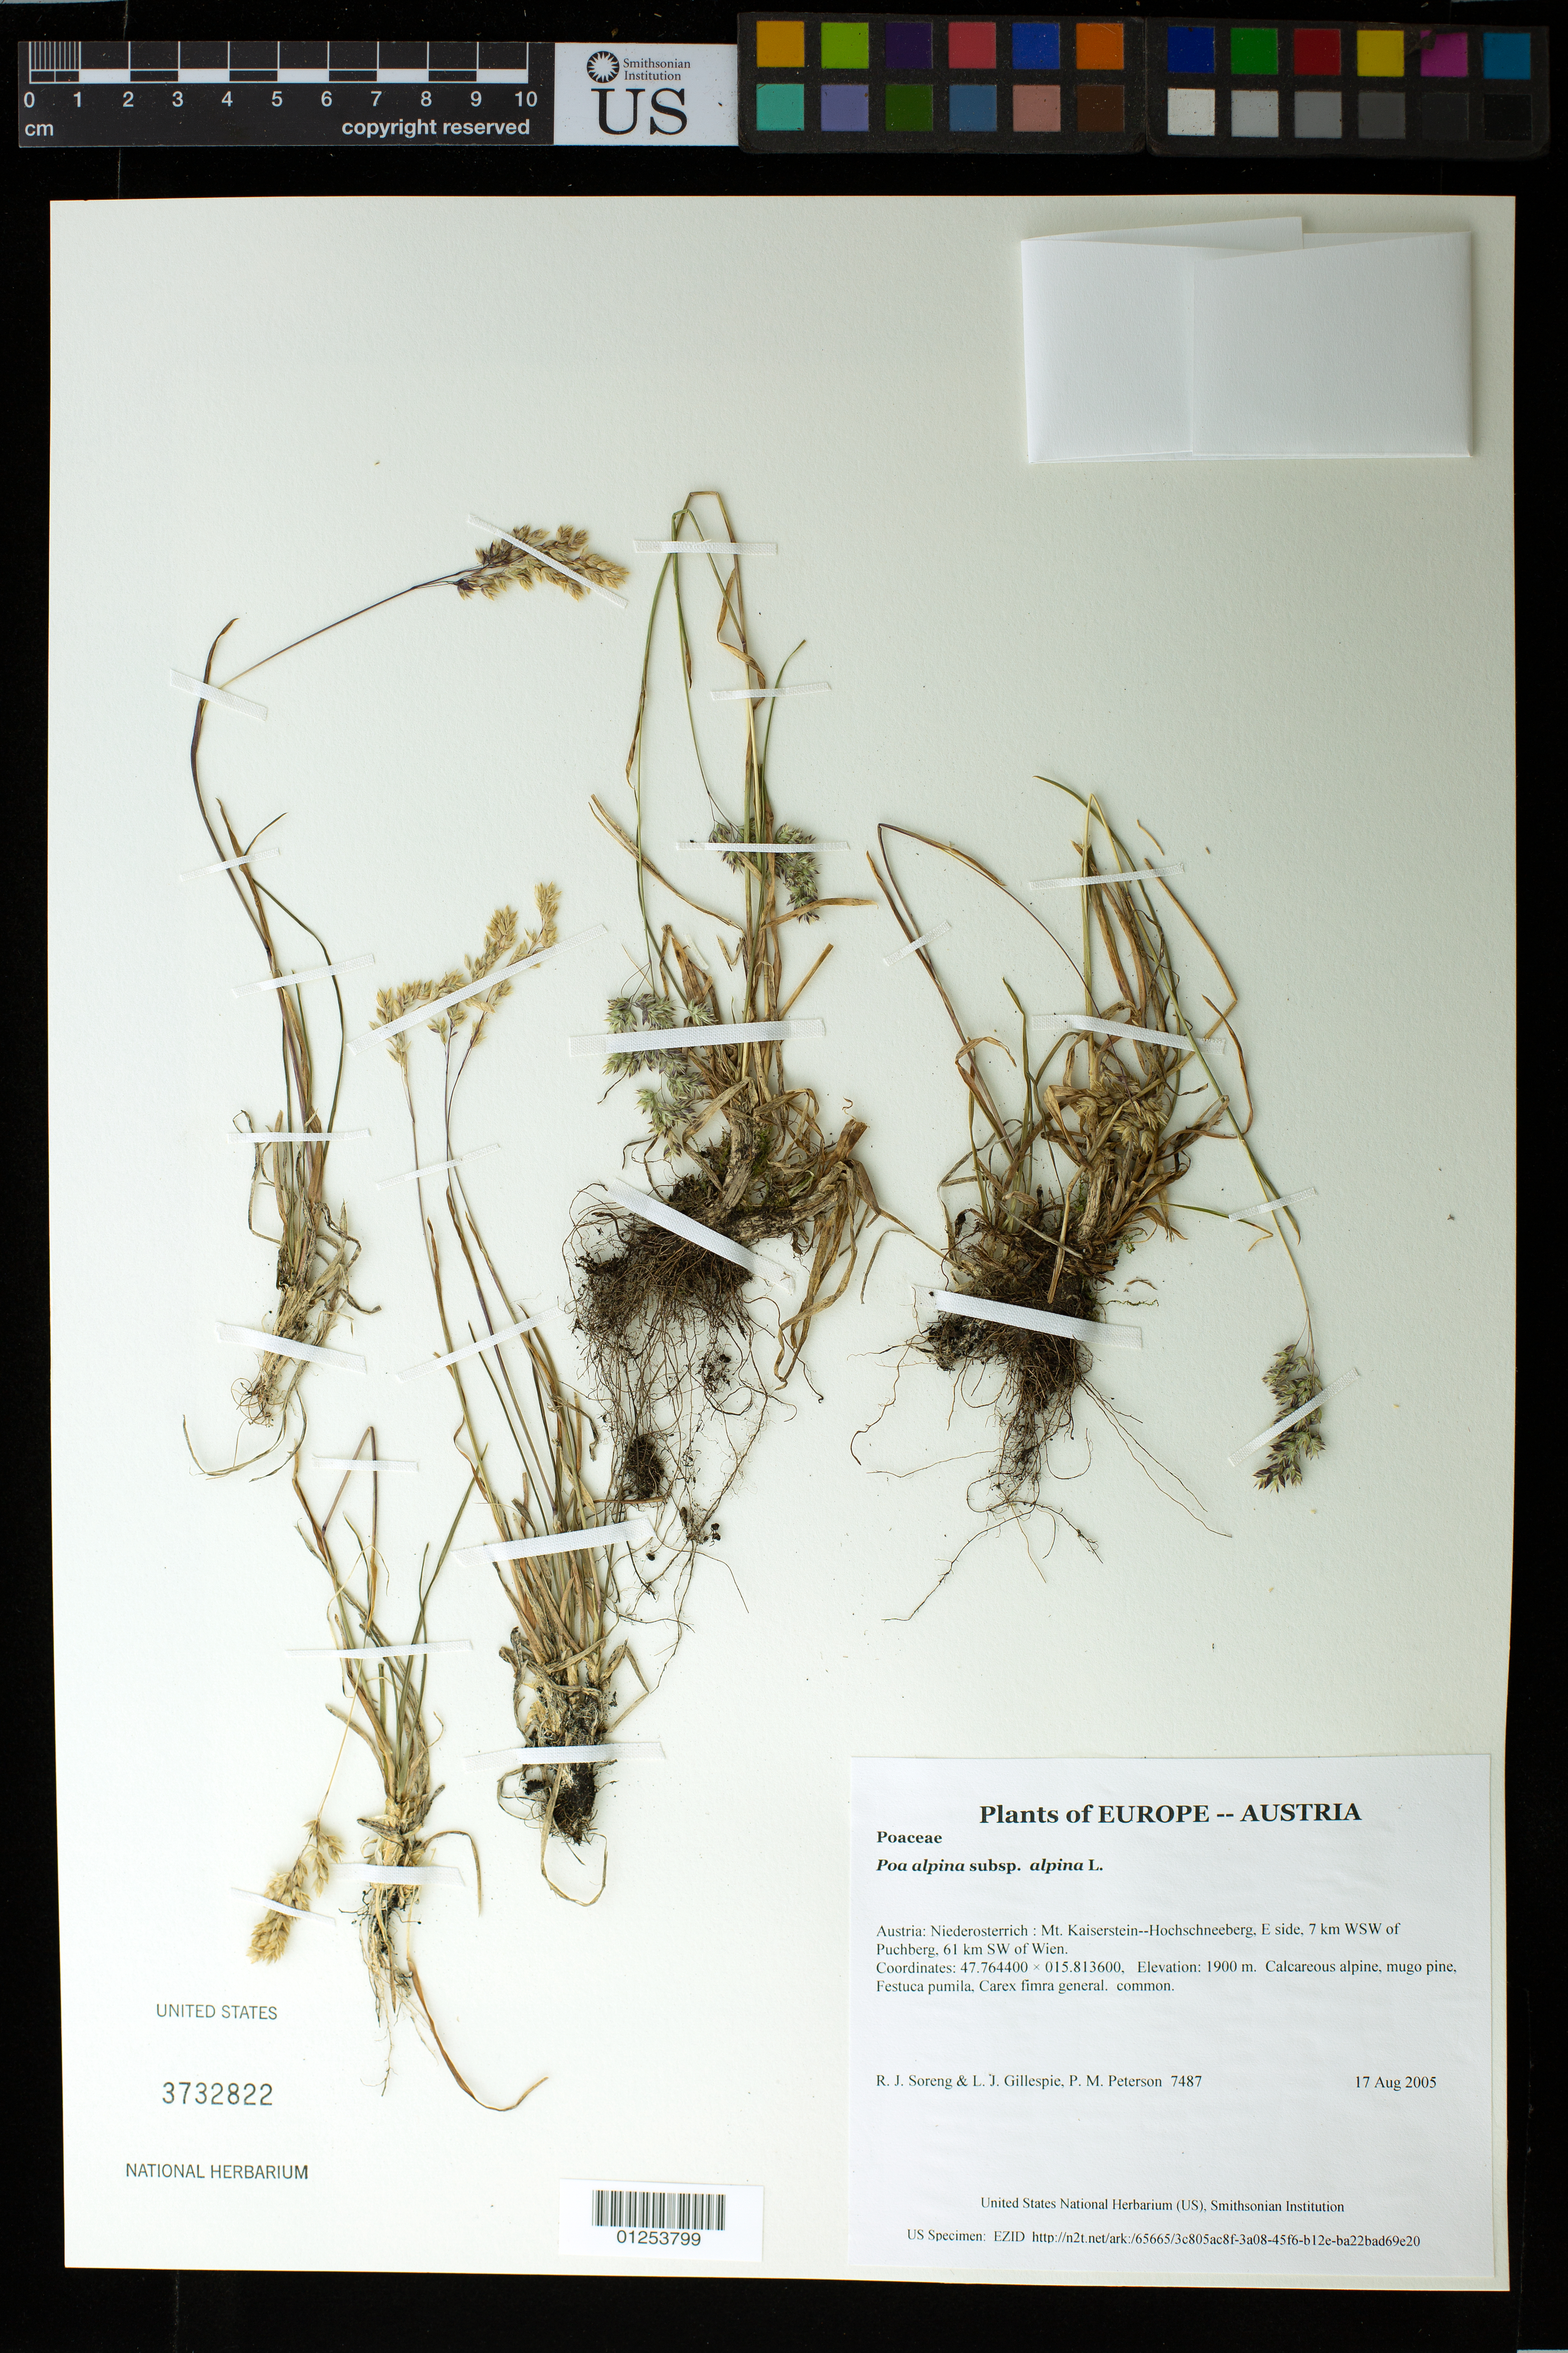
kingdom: Plantae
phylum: Tracheophyta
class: Liliopsida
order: Poales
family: Poaceae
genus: Poa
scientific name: Poa alpina subsp. alpina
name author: L.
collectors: R. J. Soreng, L. J. Gillespie & P. M. Peterson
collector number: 7487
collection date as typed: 17 Aug 2005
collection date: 2005-08-17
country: Austria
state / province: Niederosterreich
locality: Mt. Kaiserstein--Hochschneeberg, E side, 7 km WSW of Puchberg, 61 km SW of Wien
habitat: Calcareous alpine, mugo pine, Festuca pumila, Carex fimra general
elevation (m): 1900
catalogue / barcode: US 3732822